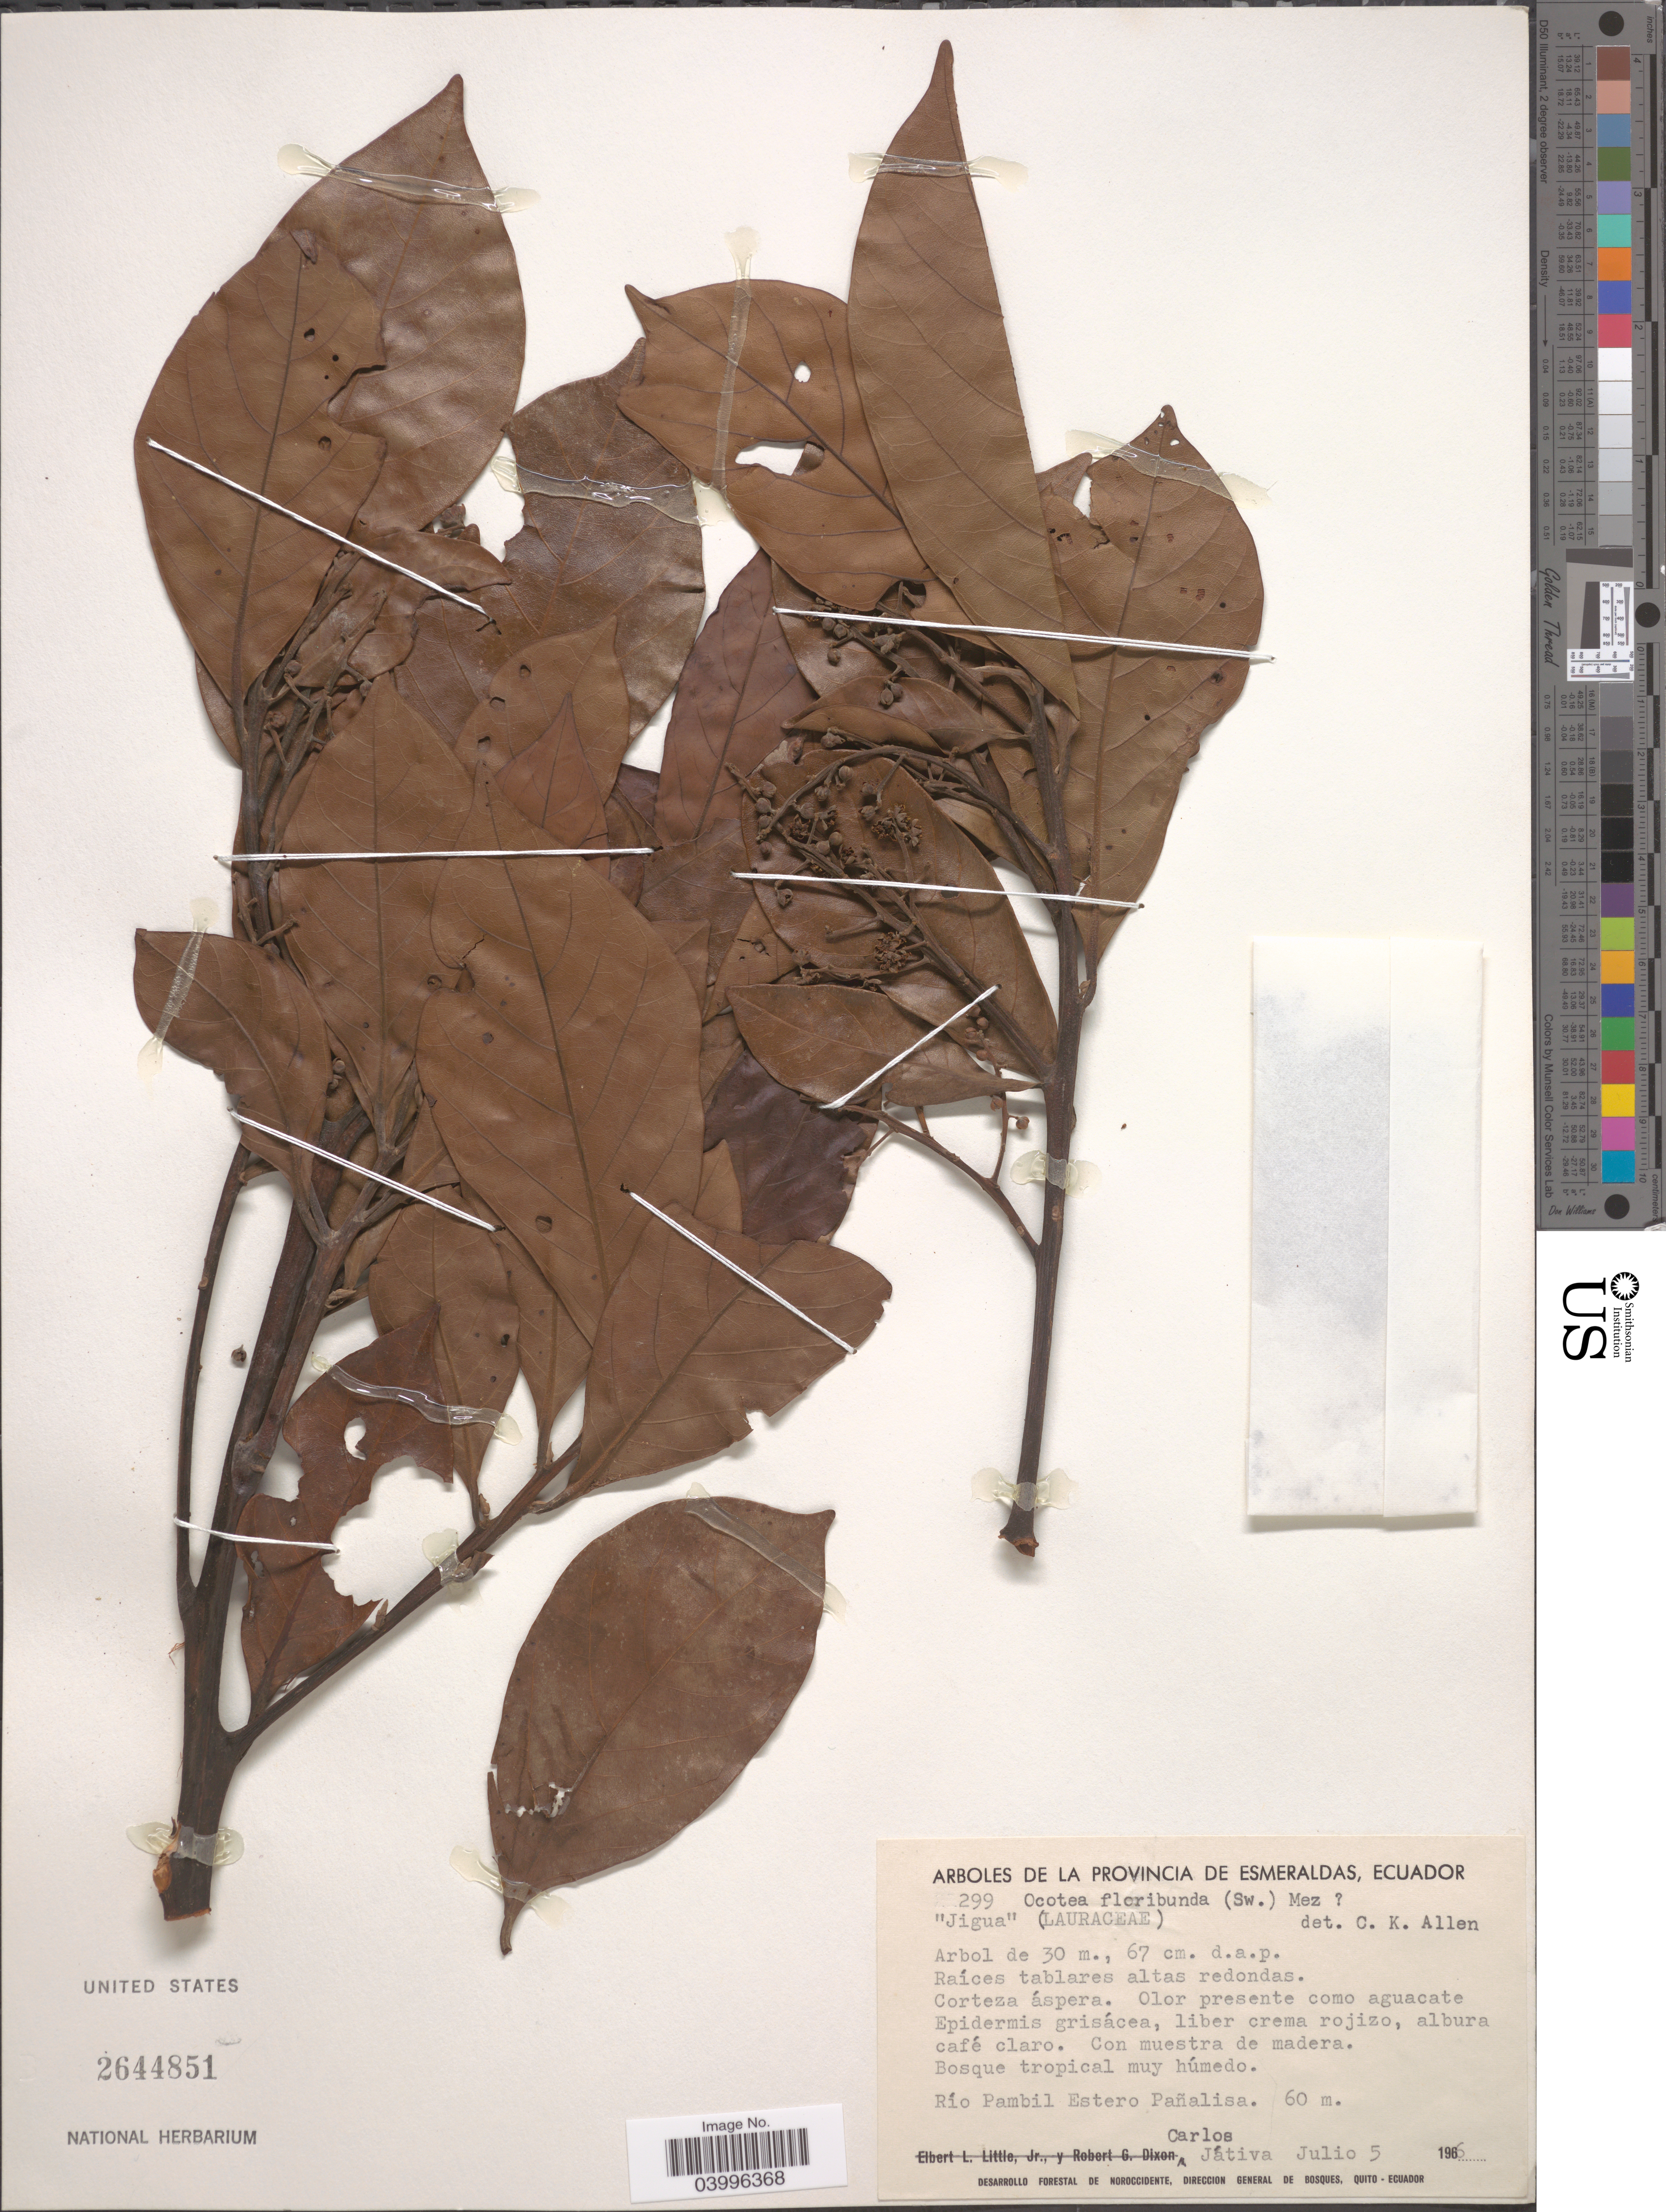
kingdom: Plantae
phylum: Tracheophyta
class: Magnoliopsida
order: Laurales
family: Lauraceae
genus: Ocotea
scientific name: Ocotea floribunda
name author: (Sw.) Mez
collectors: C. D. Játiva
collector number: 299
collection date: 1966-07-05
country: Ecuador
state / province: Esmeraldas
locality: Río Pambil Estero Pañalisa.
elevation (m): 60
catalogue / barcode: US 2644851